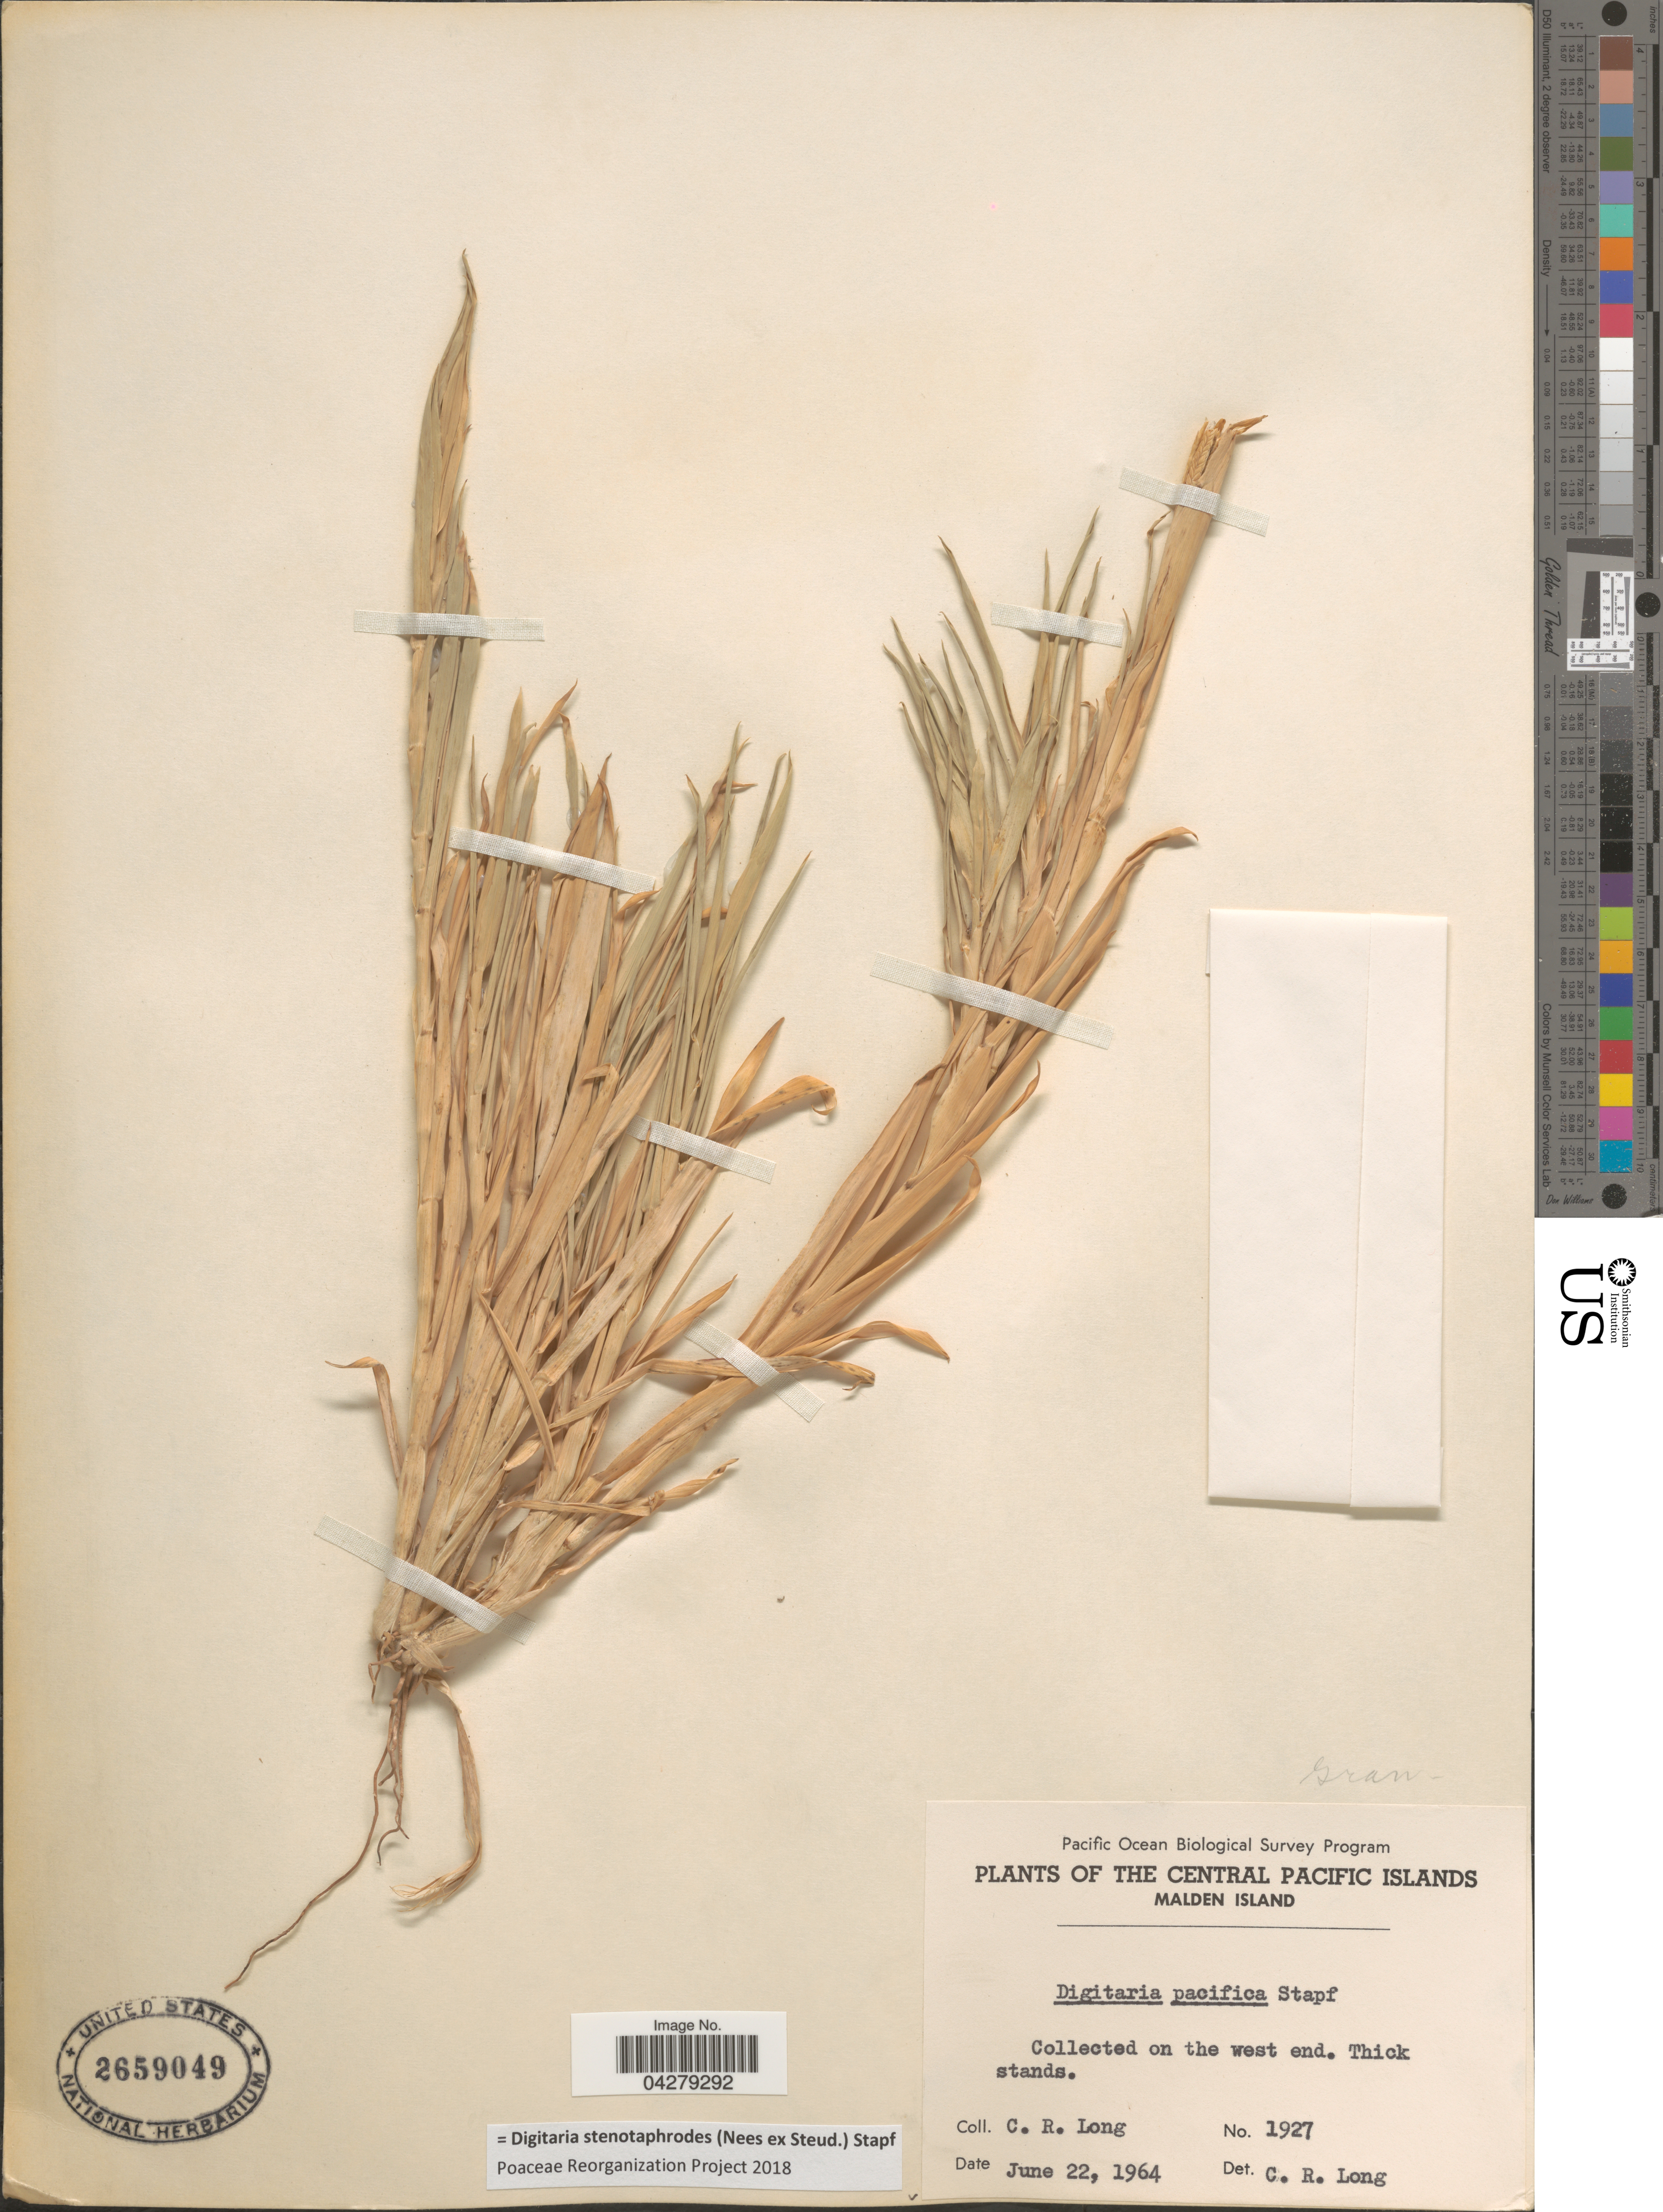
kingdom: Plantae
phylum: Tracheophyta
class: Liliopsida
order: Poales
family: Poaceae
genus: Digitaria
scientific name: Digitaria stenotaphrodes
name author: (Steud.) Stapf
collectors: C. R. Long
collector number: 1927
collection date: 1964-06-22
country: Kiribati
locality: Pacific Ocean Biological Survey Program. The Central Pacific Islands. Malden Island. On the west end.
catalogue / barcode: US 2659049